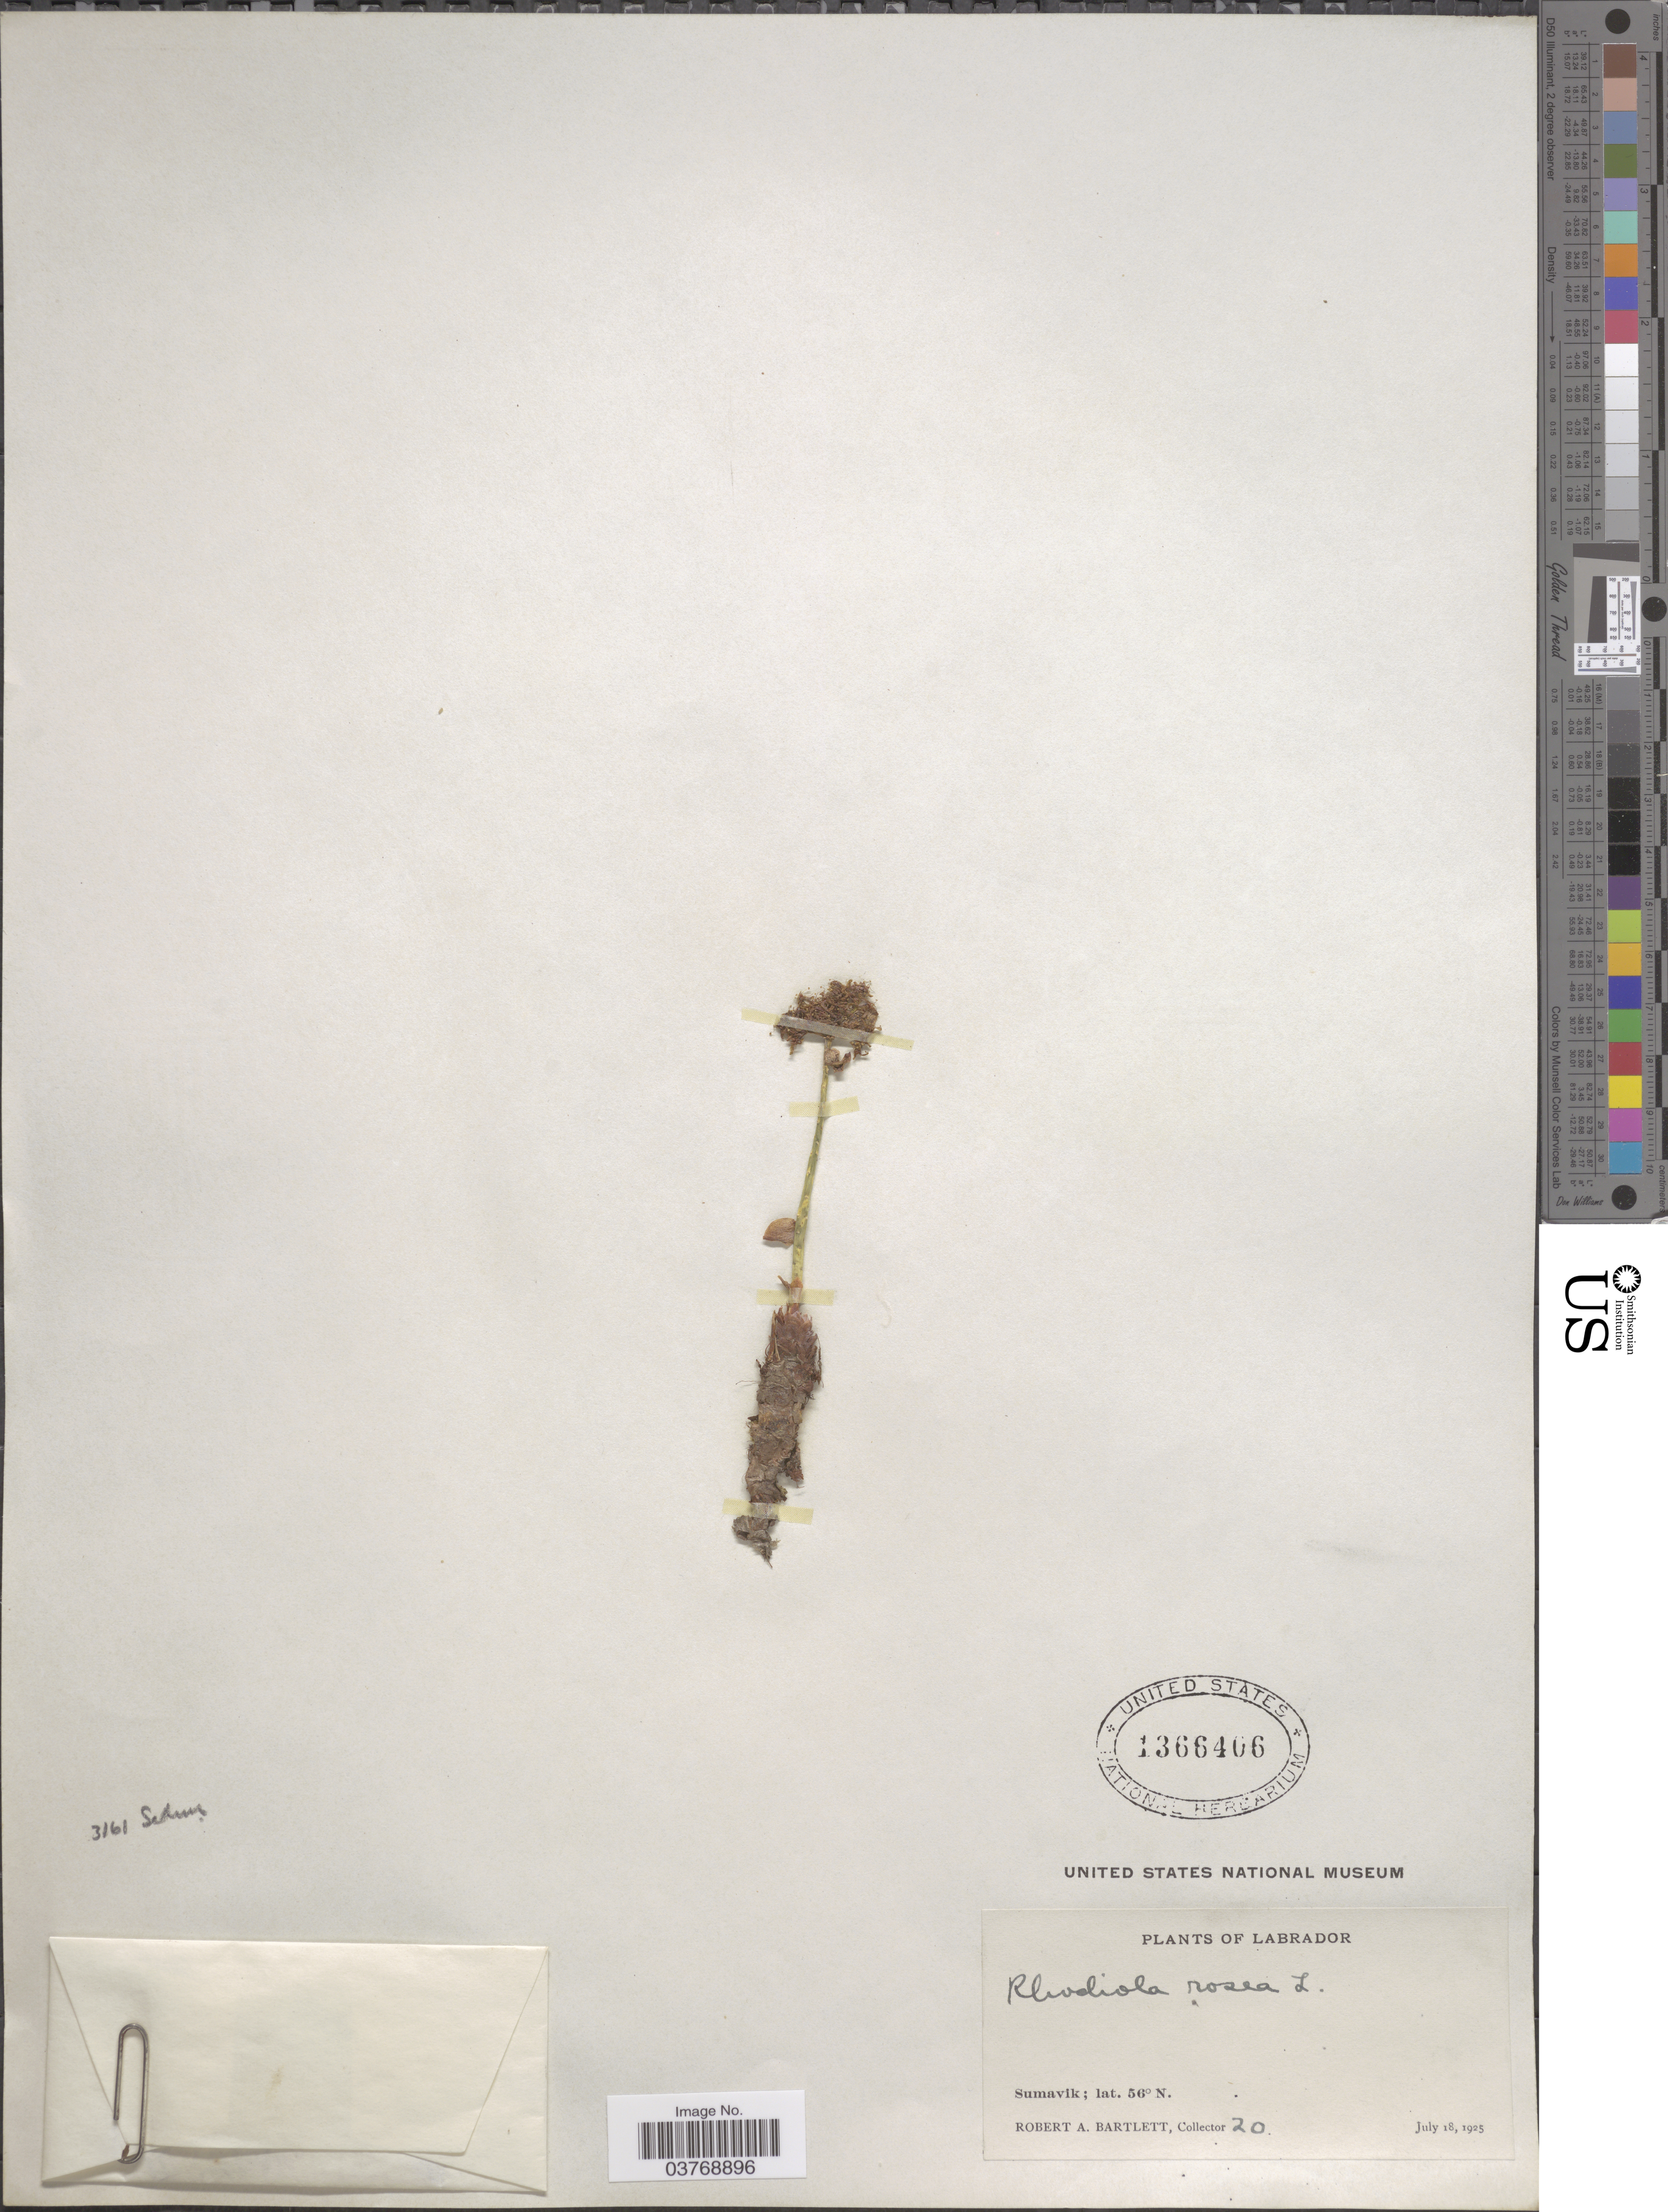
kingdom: Plantae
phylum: Tracheophyta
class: Magnoliopsida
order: Saxifragales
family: Crassulaceae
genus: Rhodiola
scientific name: Rhodiola rosea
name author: L.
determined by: Strong, Mark T., (BOT), Smithsonian Institution - National Museum of Natural History (UNITED STATES)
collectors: R. A. Bartlett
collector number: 20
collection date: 1925-07-18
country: Canada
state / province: Newfoundland and Labrador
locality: Sumavik.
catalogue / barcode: US 1366406